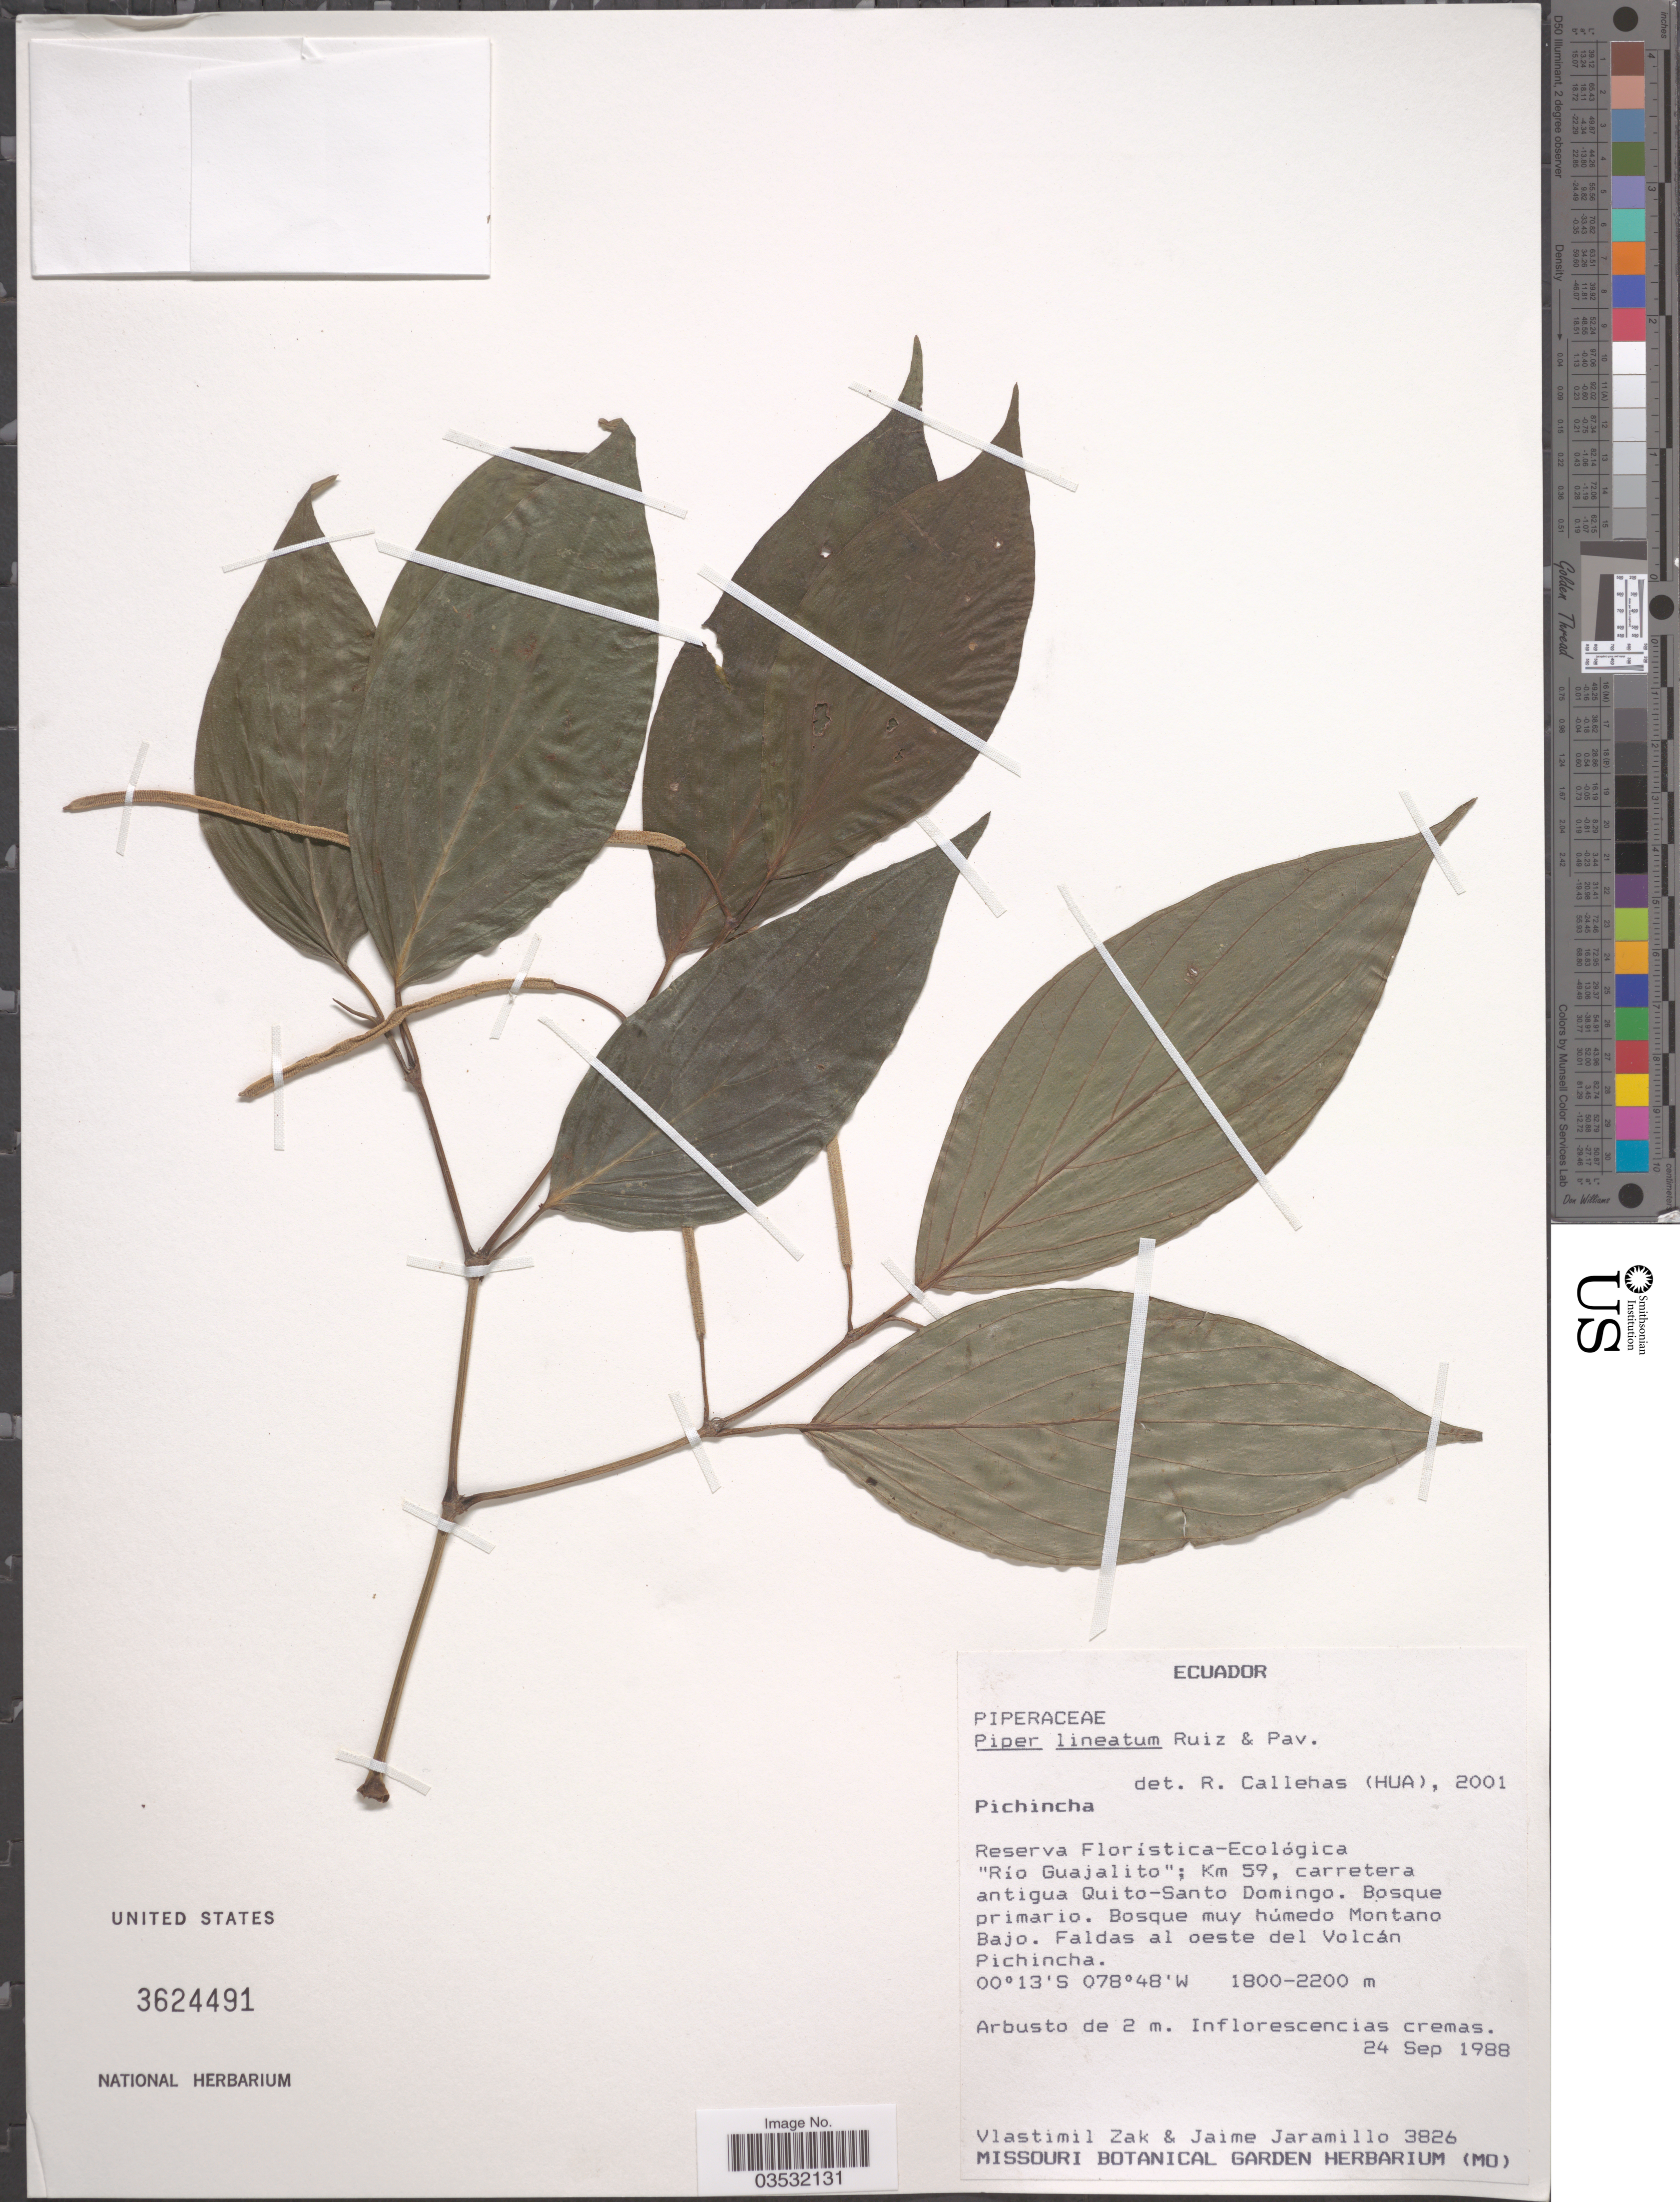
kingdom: Plantae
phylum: Tracheophyta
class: Magnoliopsida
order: Piperales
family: Piperaceae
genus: Piper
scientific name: Piper lineatum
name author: Ruiz & Pav.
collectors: V. Zak & J. Jaramillo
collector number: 3826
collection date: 1988-09-24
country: Ecuador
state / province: Pichincha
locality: Reserva Florística-Ecológica 'Río Guajalito'; Km 59, carretera antigua Quito-San Domingo. Bosque muy húmedo Montano Bajo. Faldas al oeste del Volcán Pichincha.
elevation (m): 1800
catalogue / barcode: US 3624491